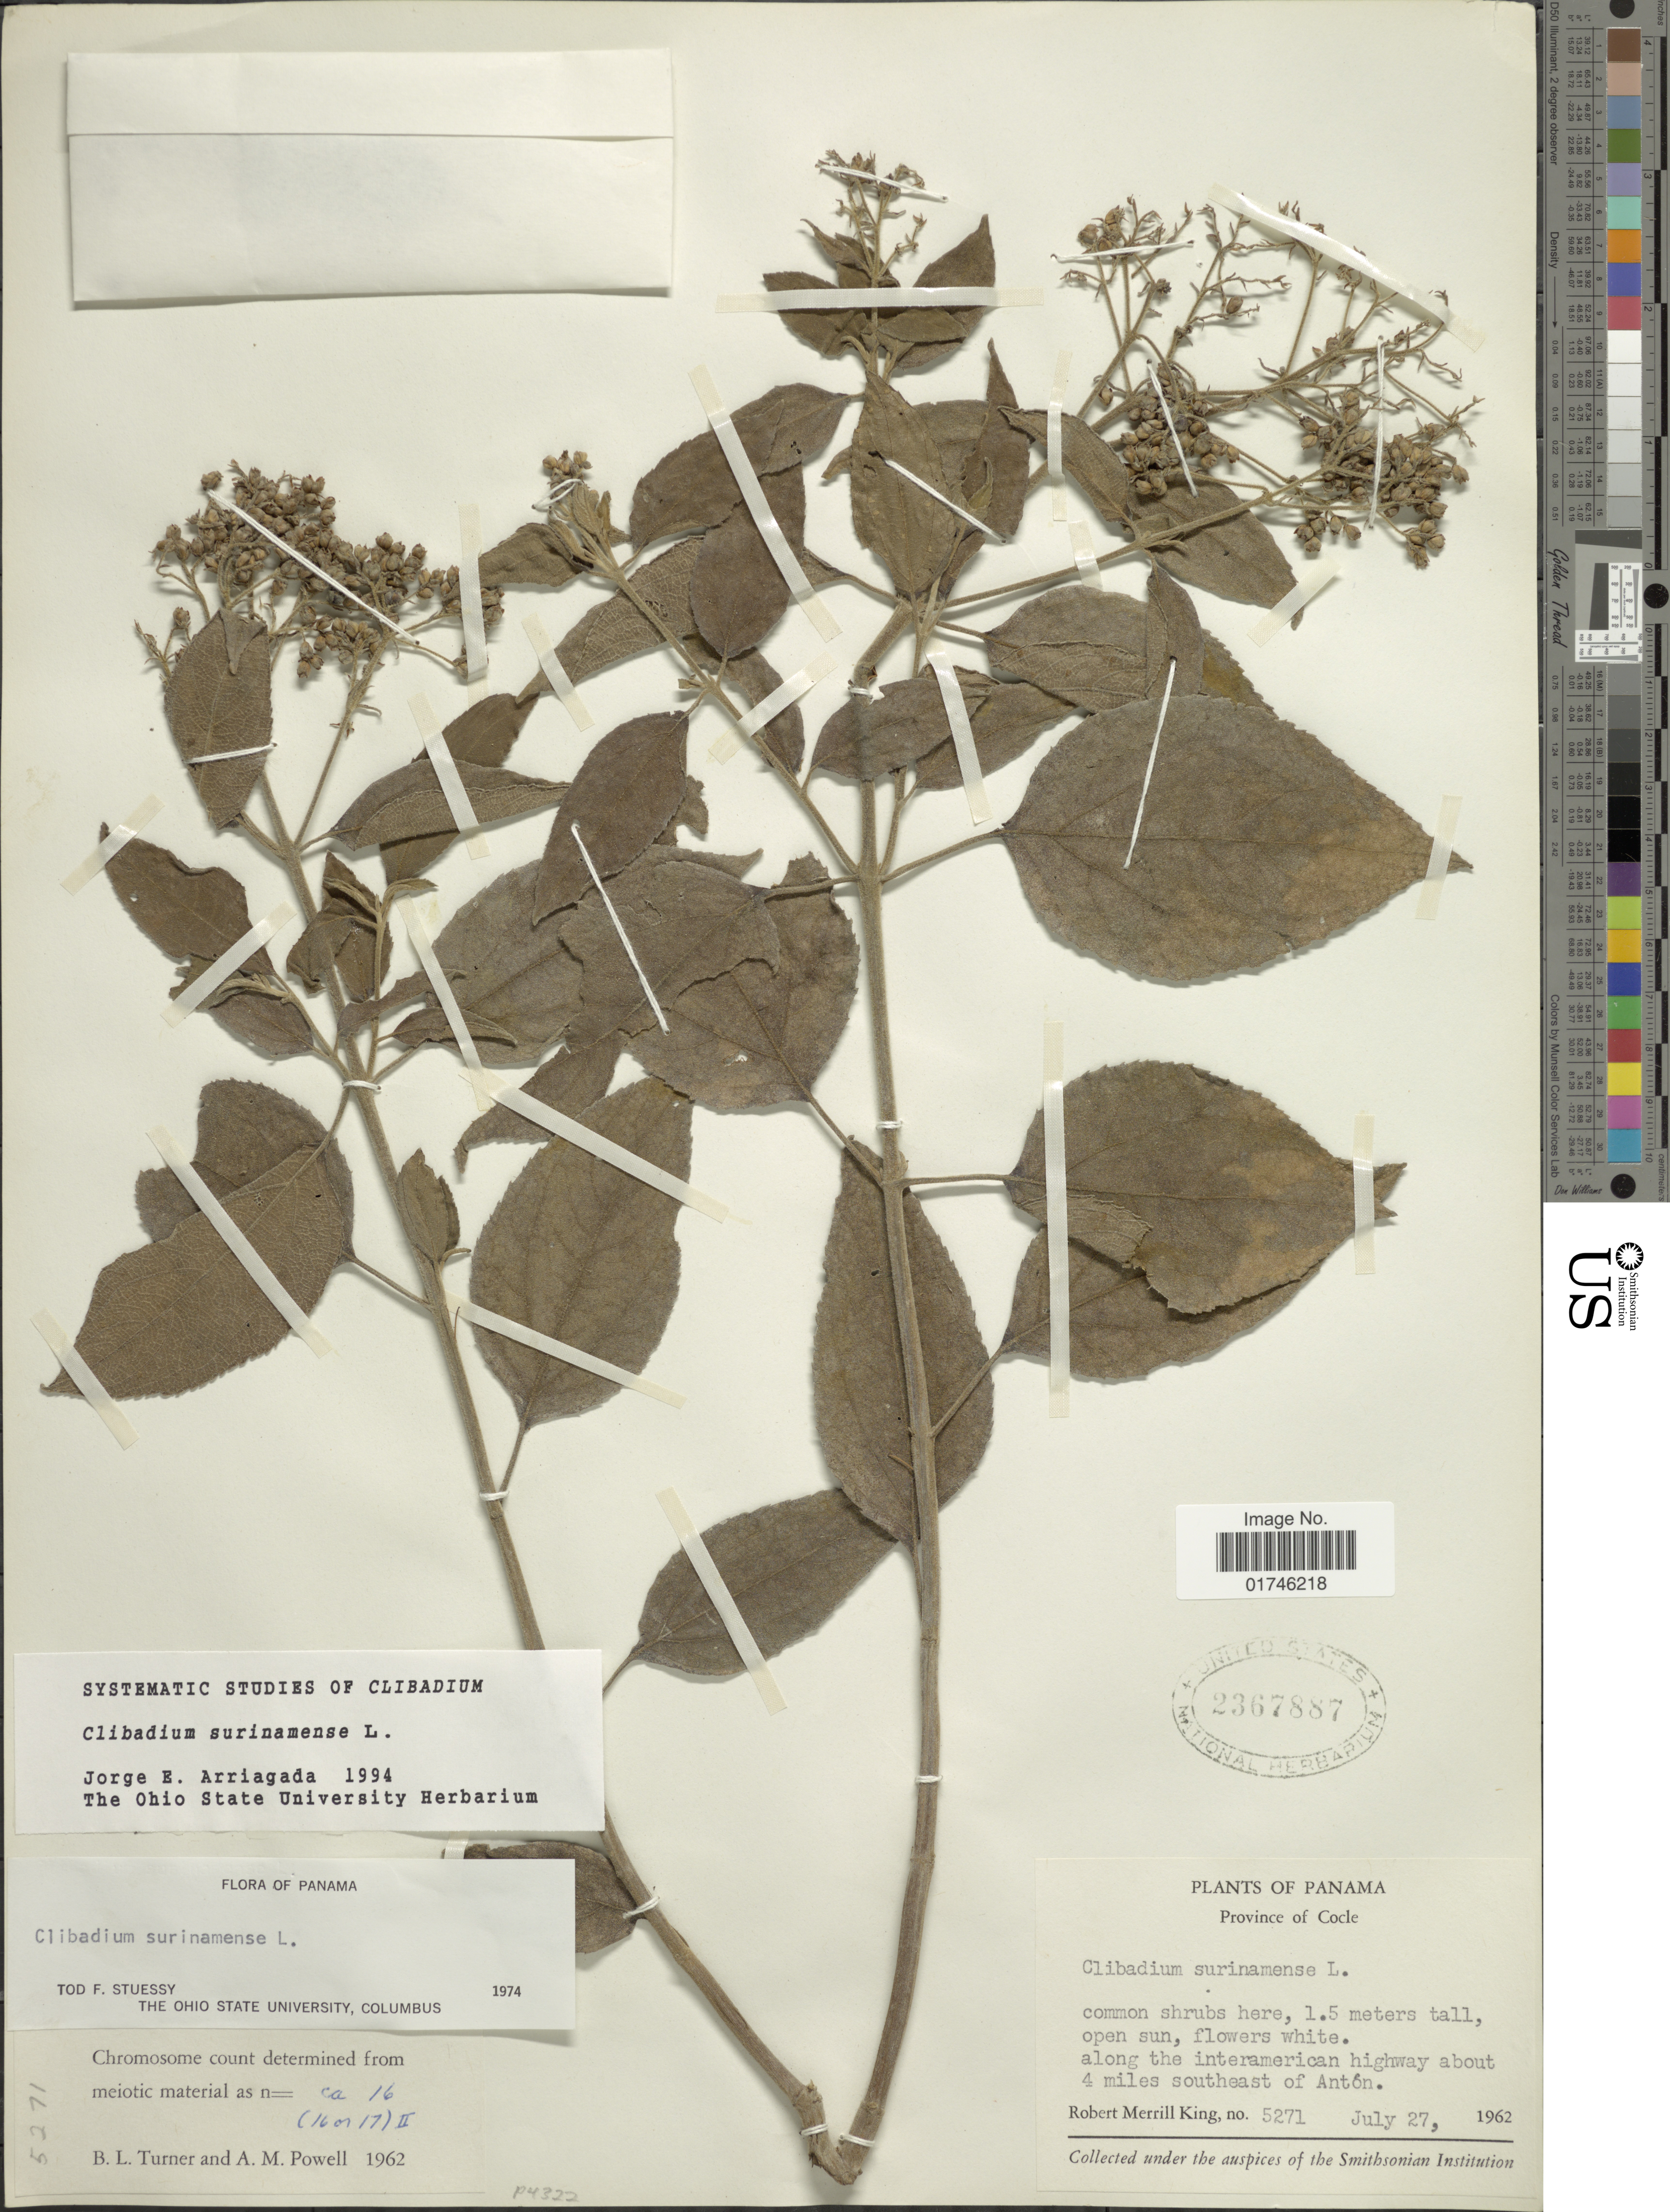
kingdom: Plantae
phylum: Tracheophyta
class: Magnoliopsida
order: Asterales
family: Asteraceae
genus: Clibadium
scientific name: Clibadium surinamense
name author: L.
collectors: R. M. King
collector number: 5271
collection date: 1962-07-27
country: Panama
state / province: Coclé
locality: Province of Cocle. Along the interamerican highway about 4 miles southeast of Anton.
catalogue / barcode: US 2367887